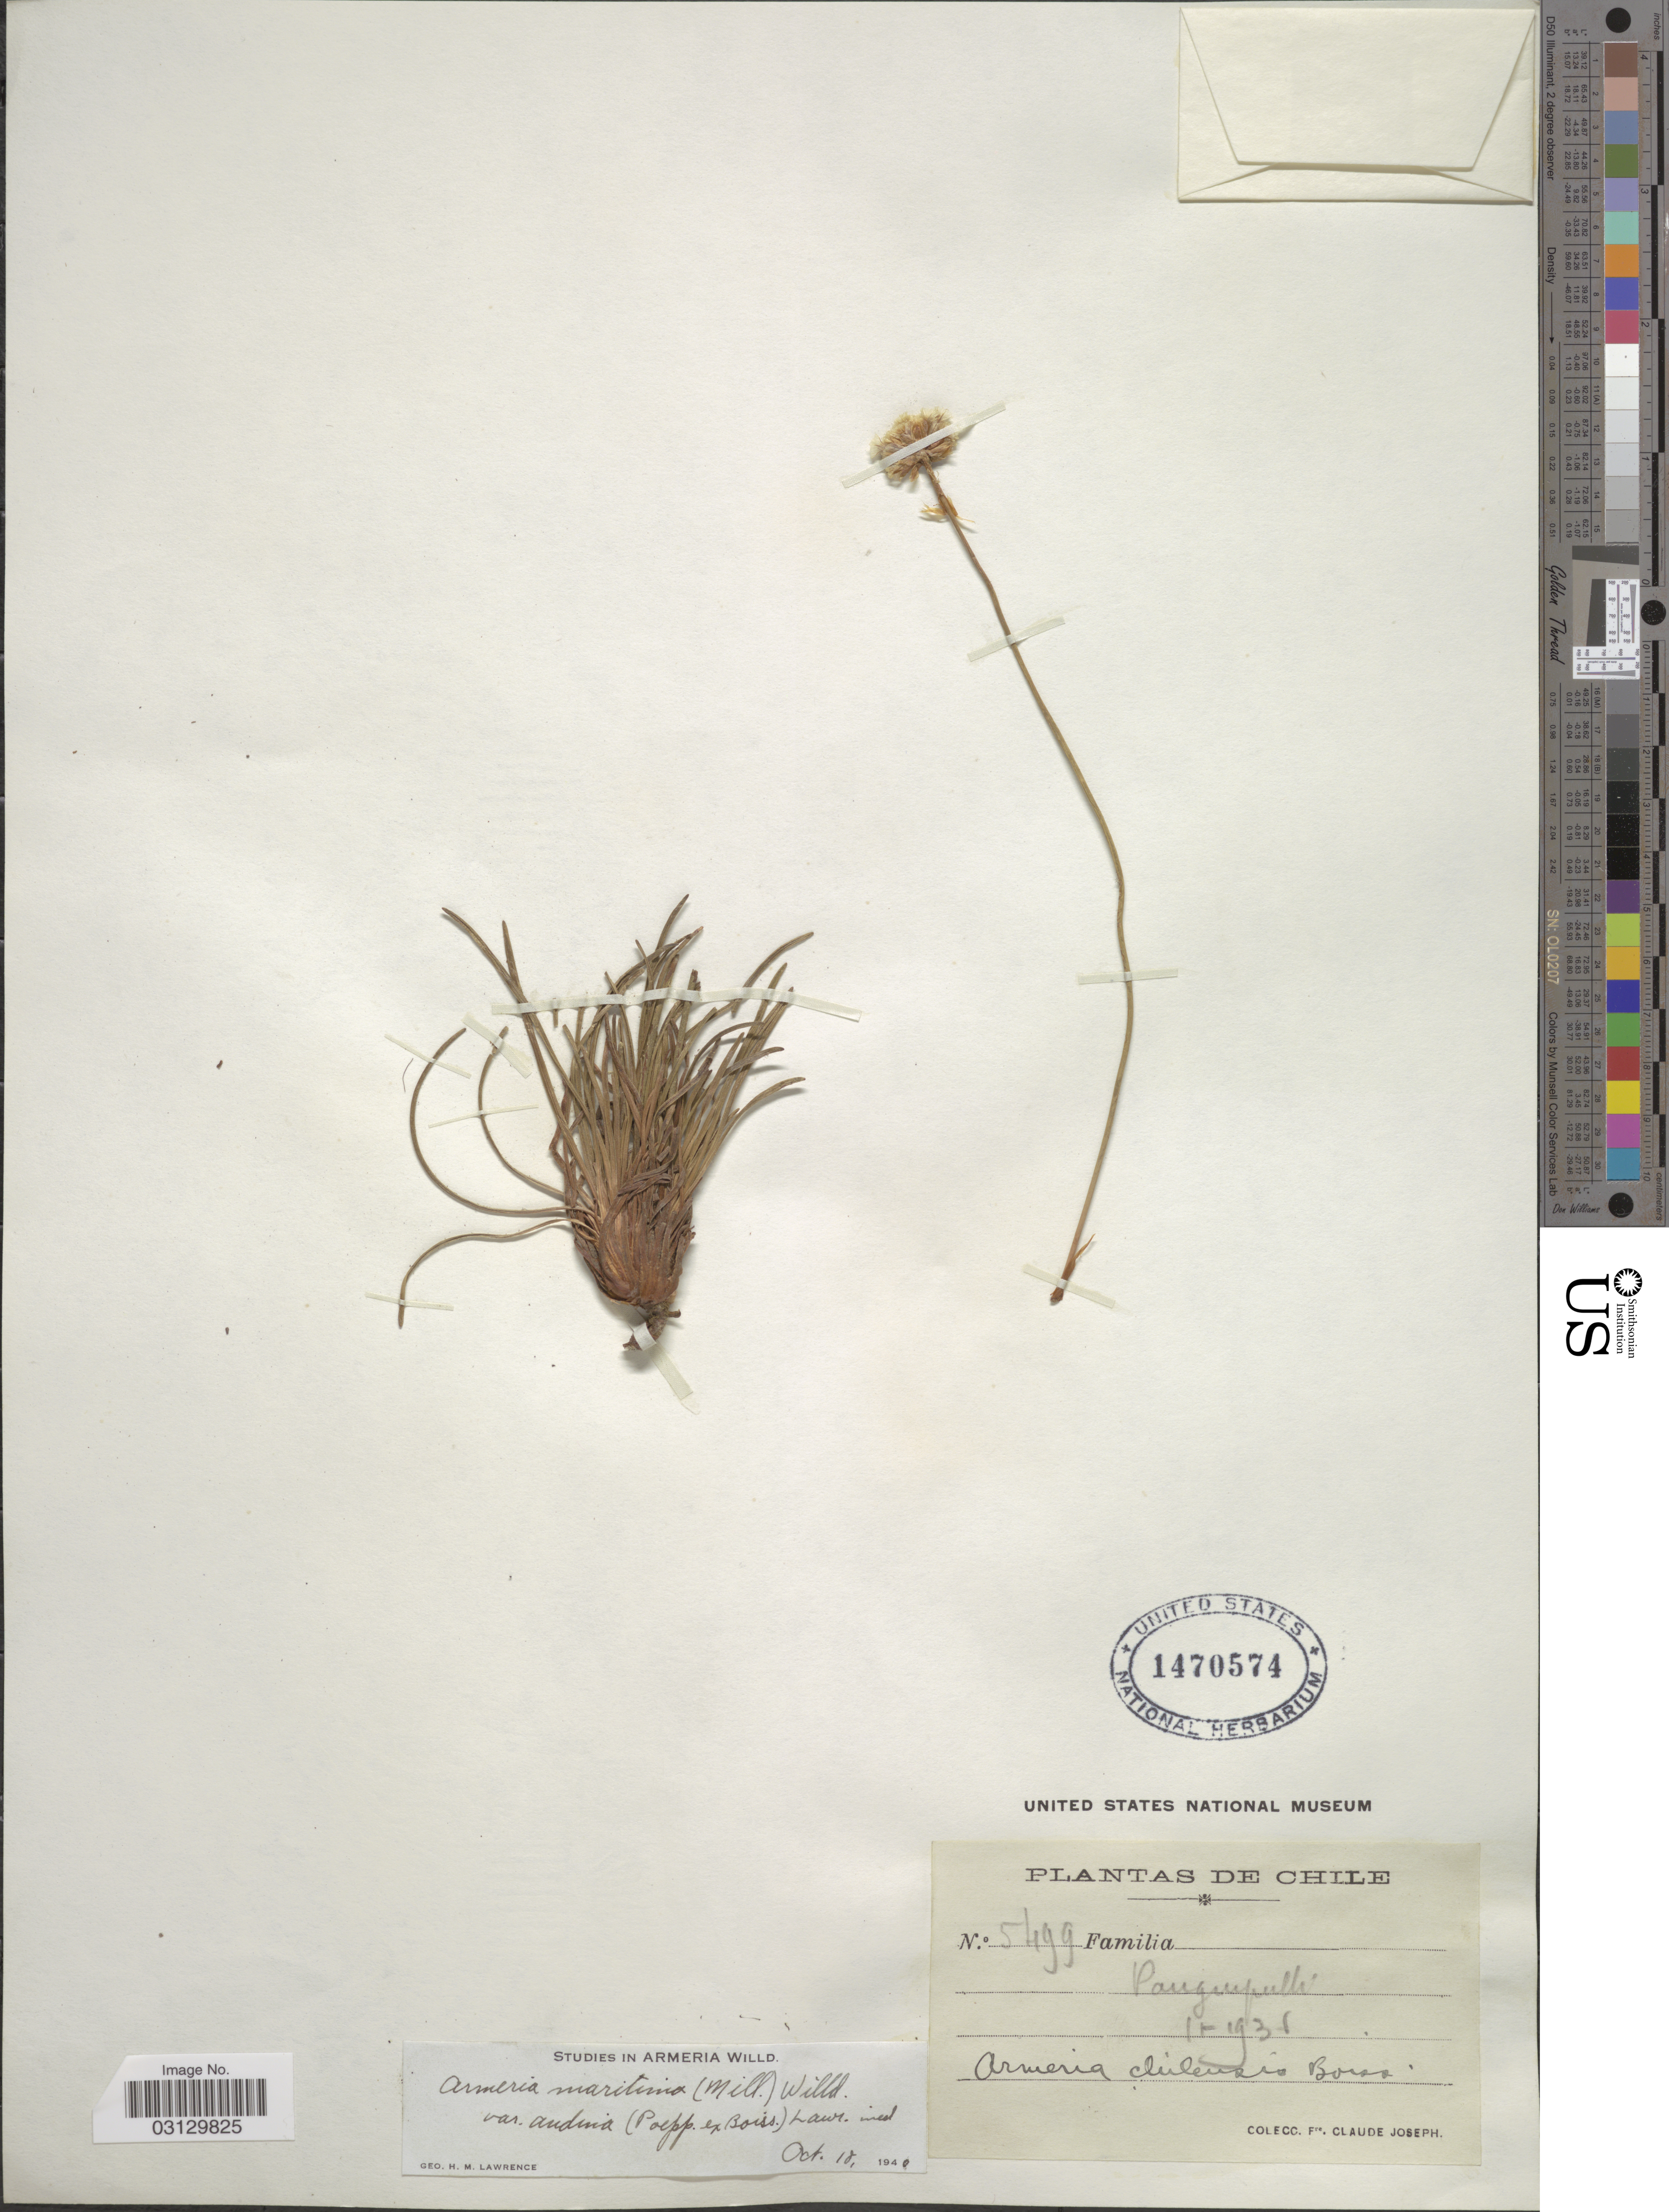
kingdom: Plantae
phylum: Tracheophyta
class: Magnoliopsida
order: Caryophyllales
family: Plumbaginaceae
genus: Armeria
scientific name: Armeria maritima subsp. andina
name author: (Poepp. ex Boiss.) D.M. Moore & H.O. Yates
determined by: Strong, M. T., (US), Smithsonian Institution - National Museum of Natural History (UNITED STATES)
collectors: Bro. Claude-Joseph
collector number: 5499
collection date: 1931-11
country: Chile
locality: Panguipulli.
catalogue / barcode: US 1470574